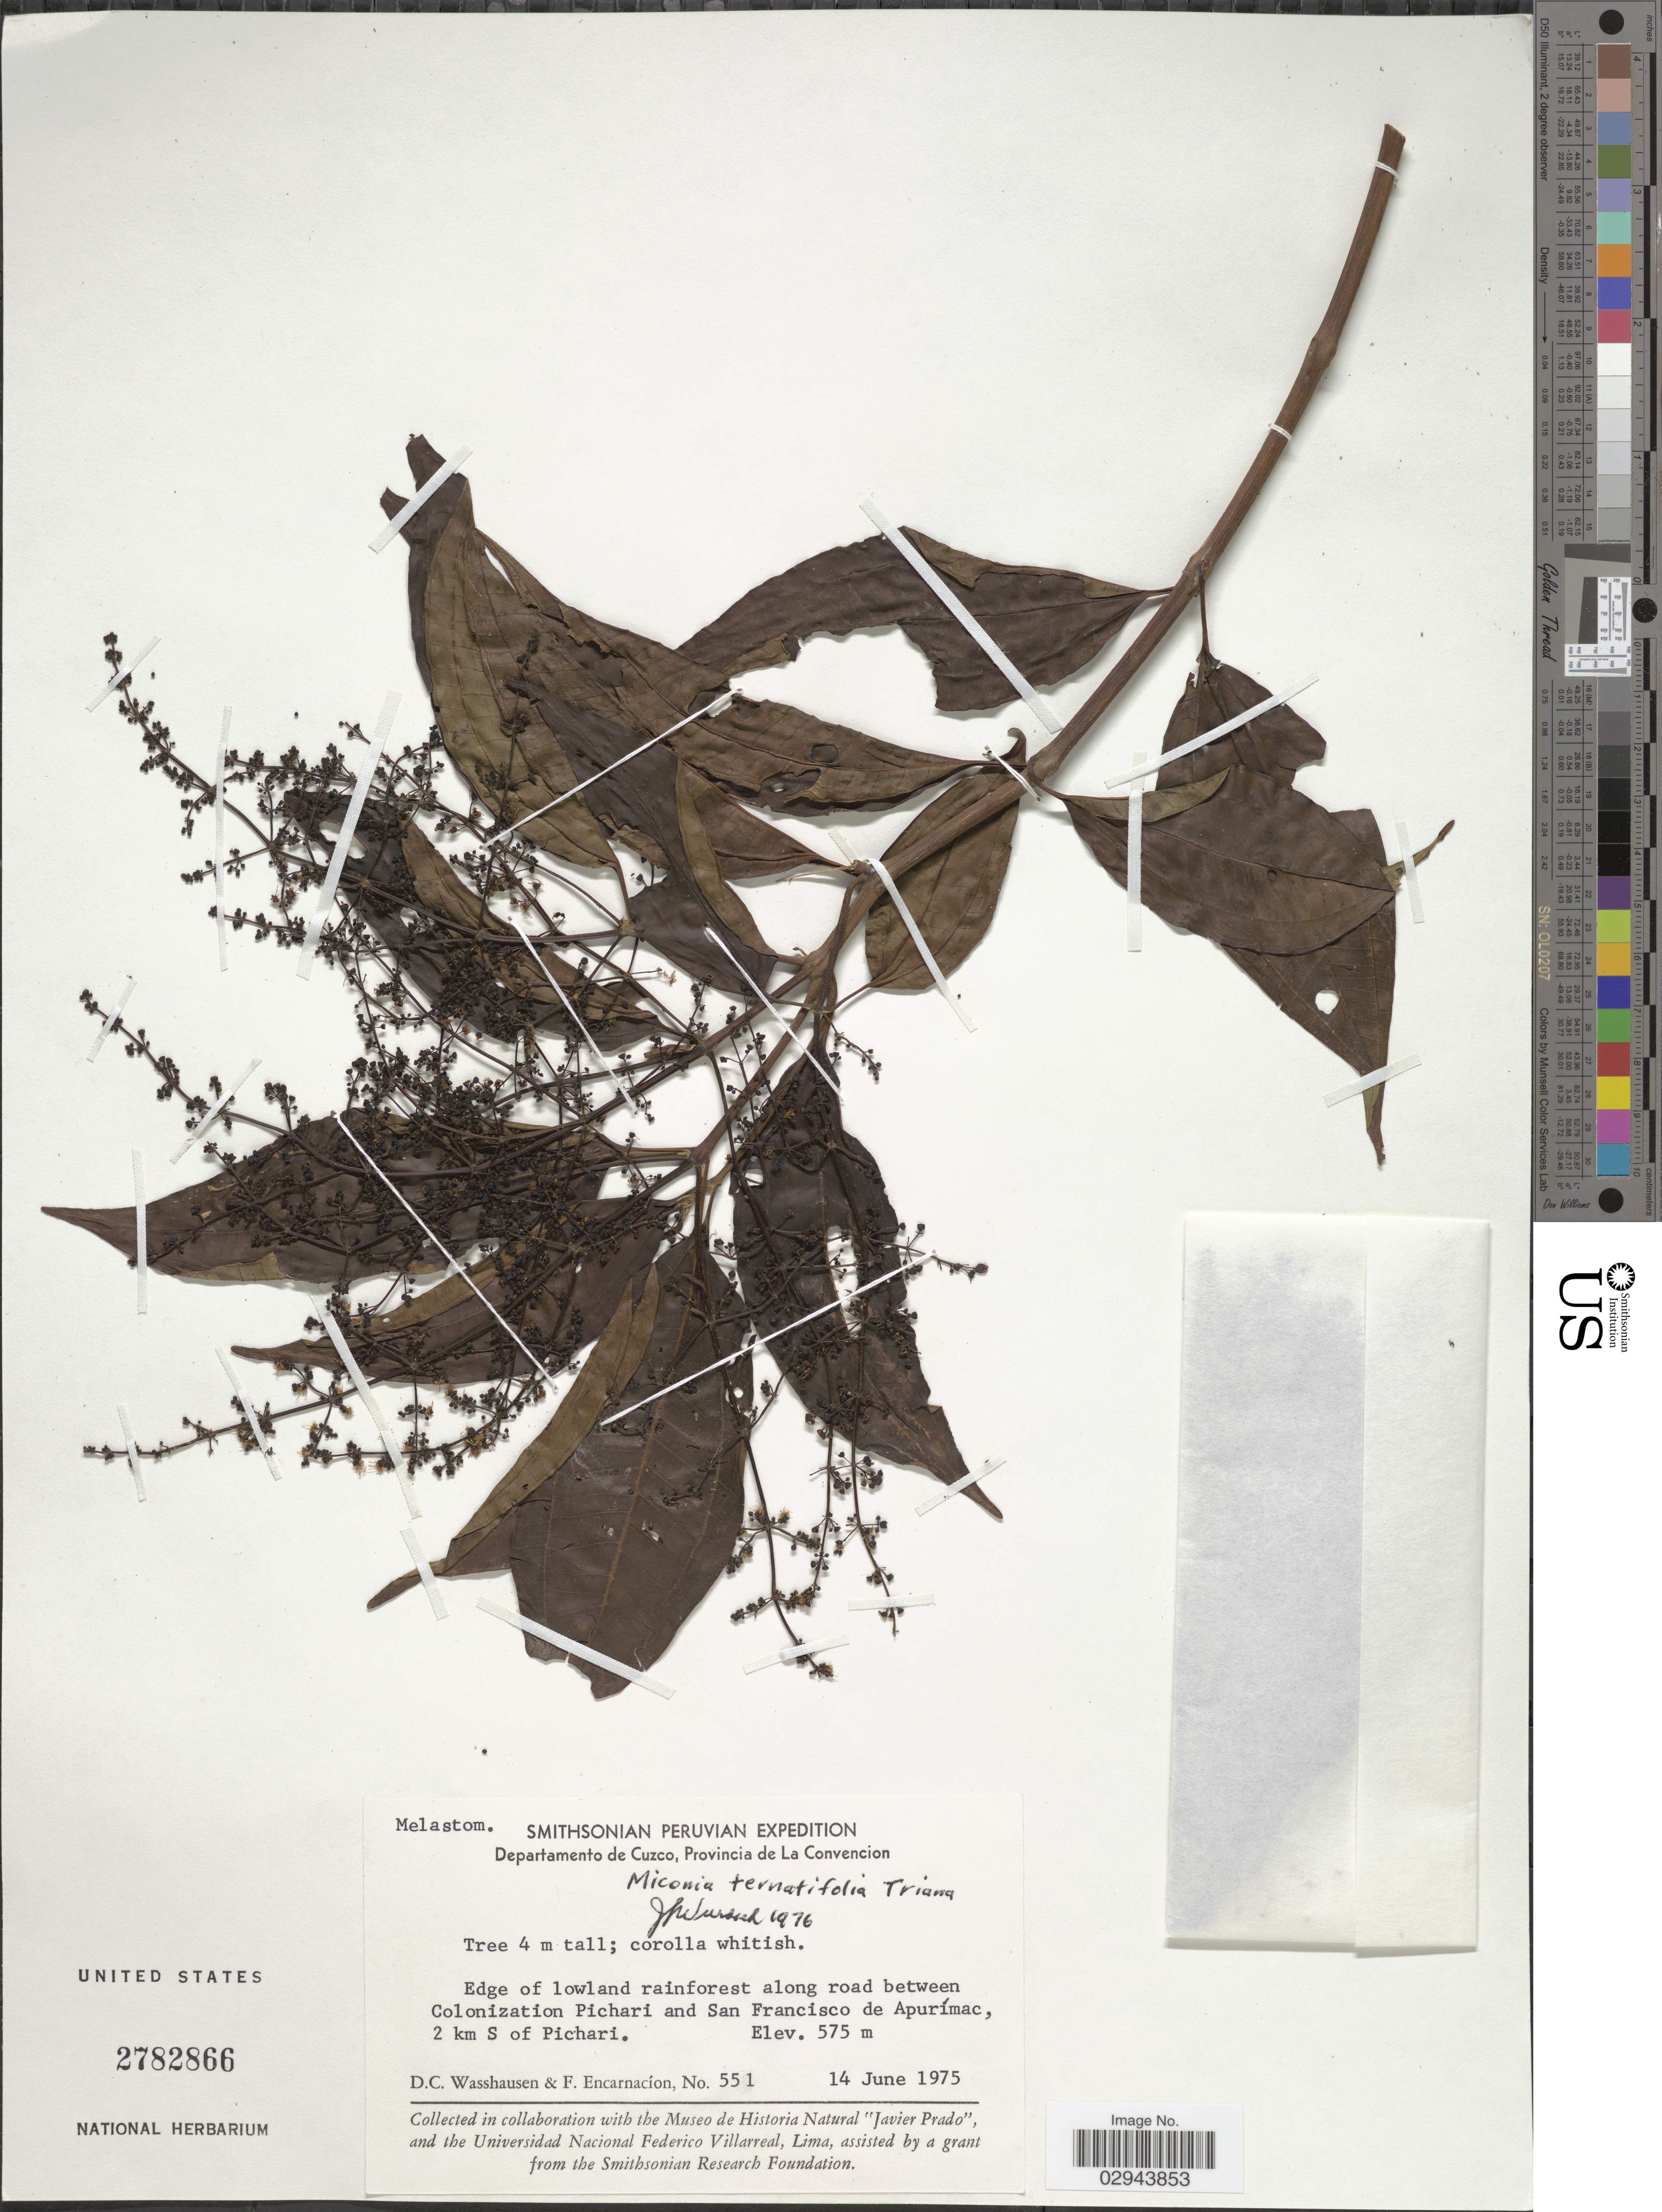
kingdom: Plantae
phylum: Tracheophyta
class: Magnoliopsida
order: Myrtales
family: Melastomataceae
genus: Miconia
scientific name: Miconia ternatifolia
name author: Triana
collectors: D. C. Wasshausen & F. Encarnación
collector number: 551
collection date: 1975-06-14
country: Peru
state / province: Cusco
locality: Provincia de La Convencion. Along road between Colonization Pichari and San Francisco de Apurímac, 2 km S of Pichari.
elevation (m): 575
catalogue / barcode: US 2782866